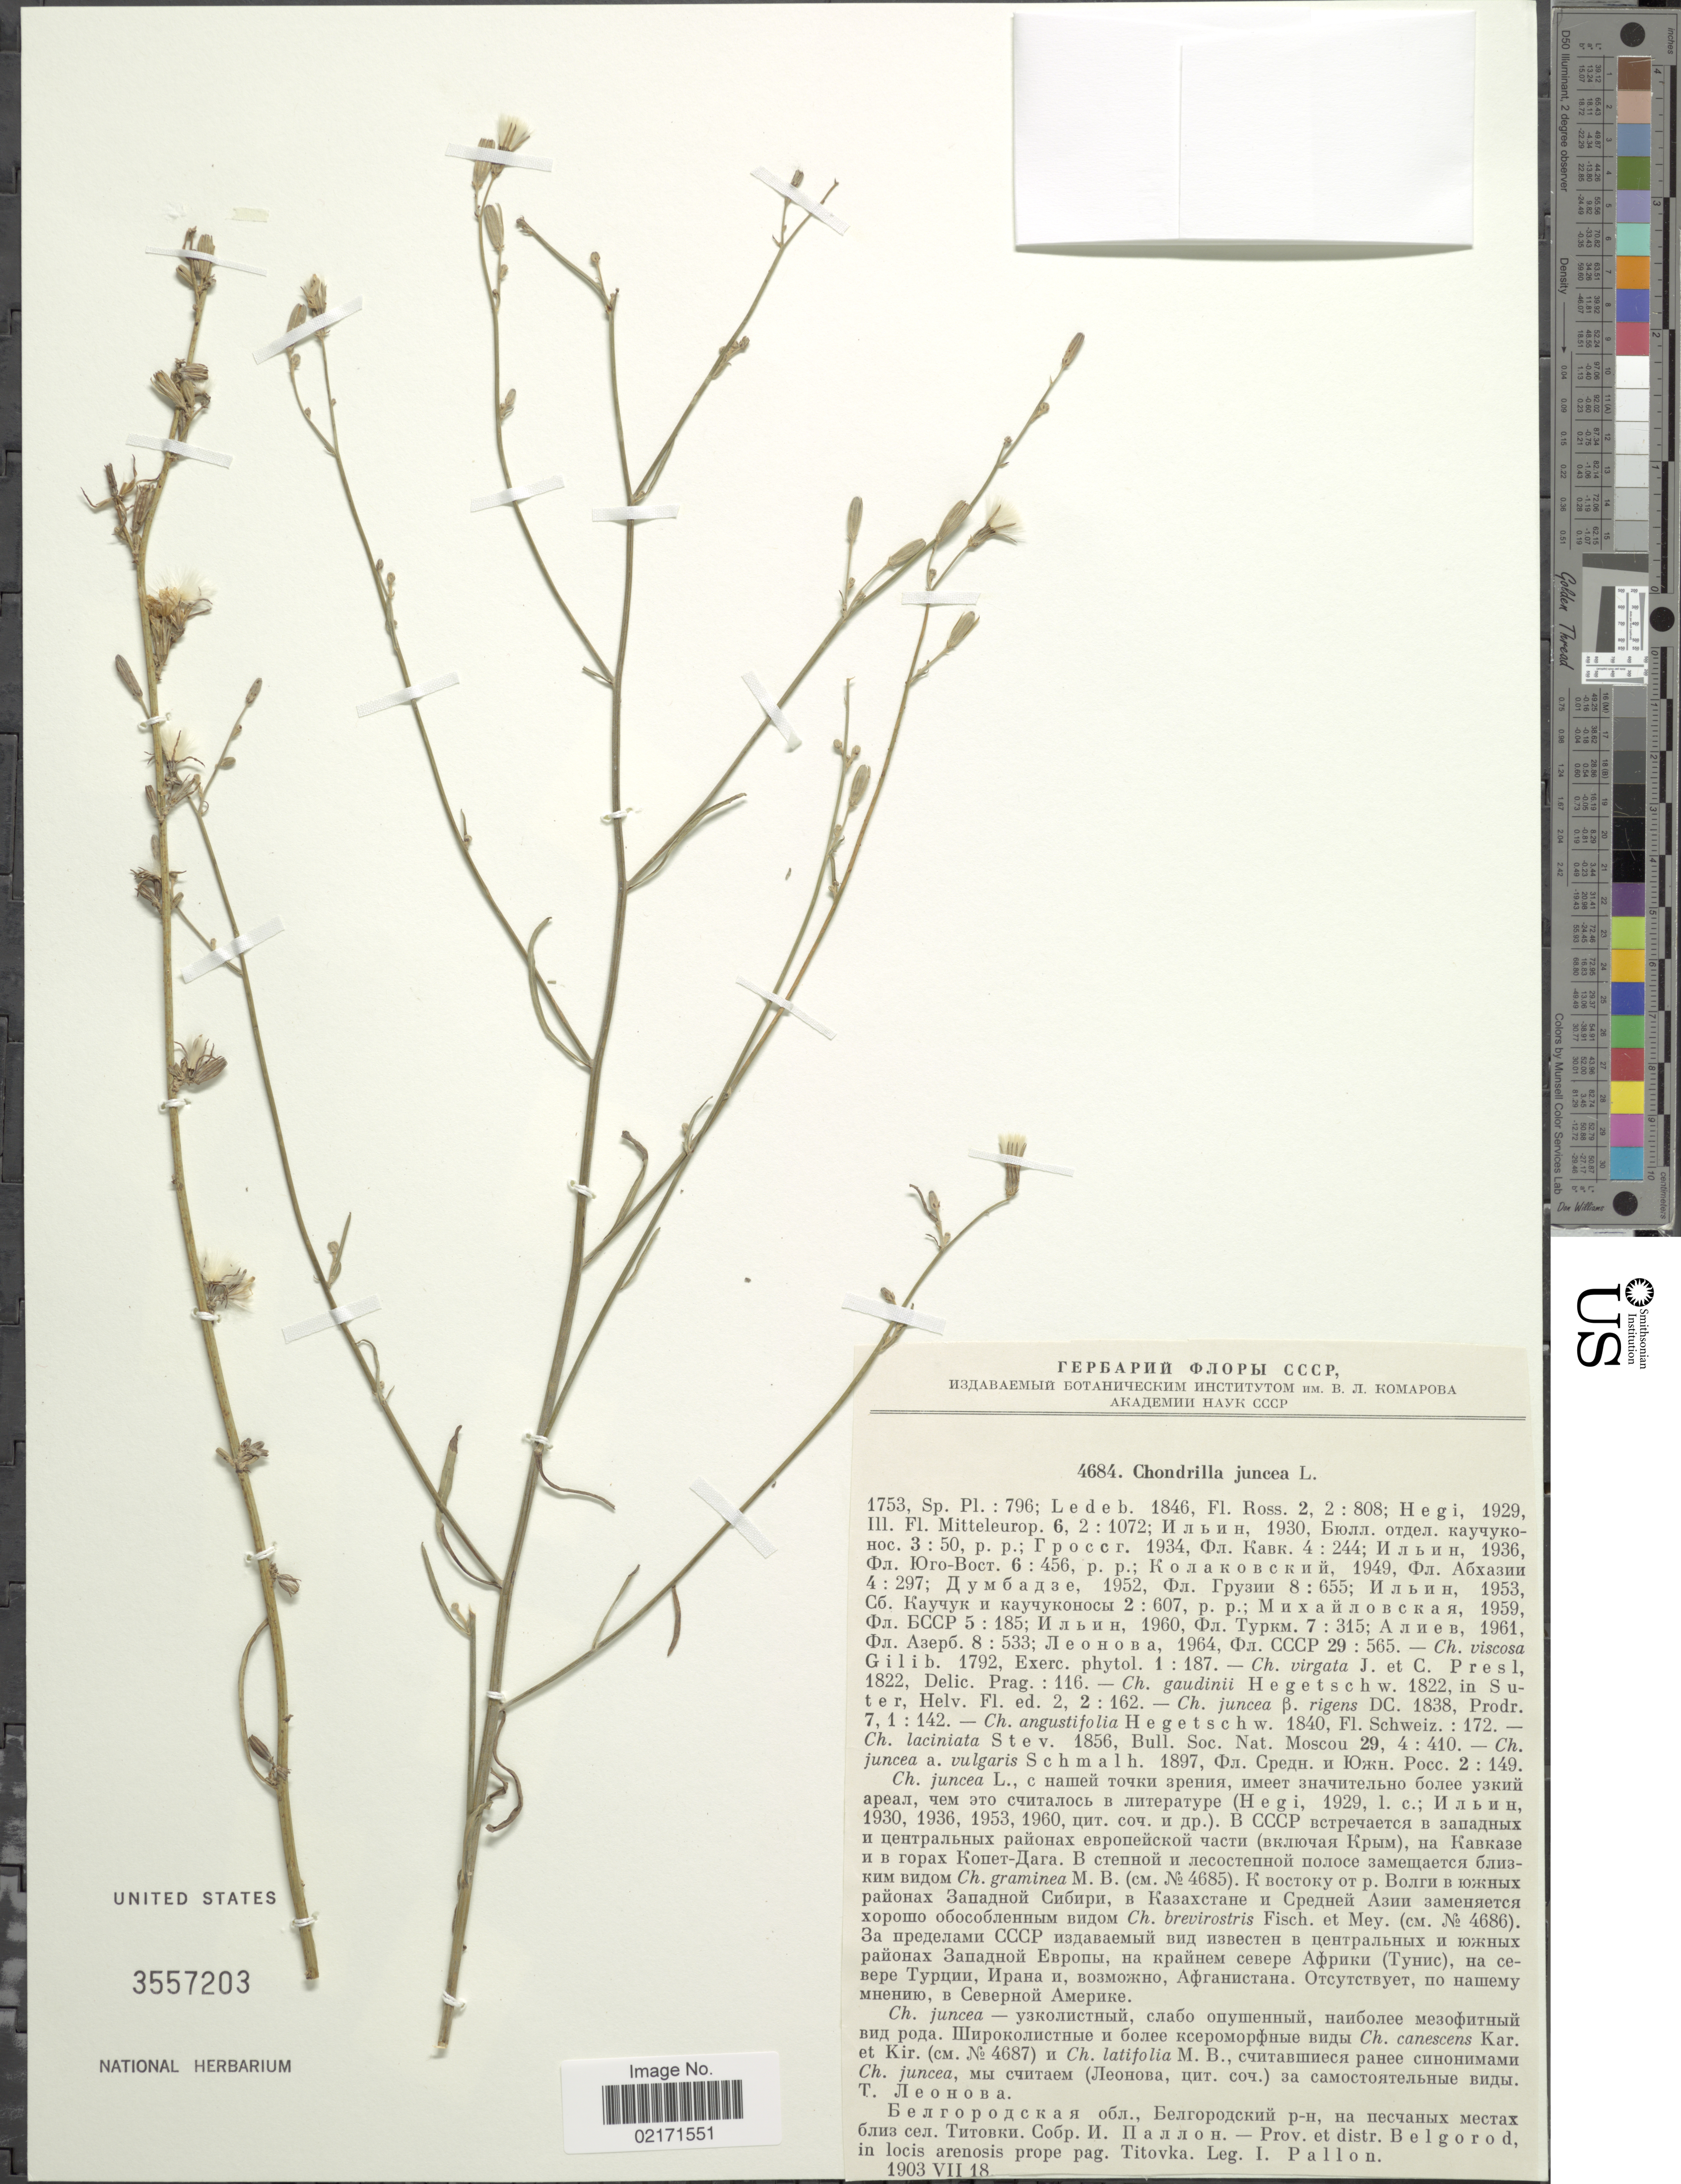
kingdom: Plantae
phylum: Tracheophyta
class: Magnoliopsida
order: Asterales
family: Asteraceae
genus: Chondrilla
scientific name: Chondrilla juncea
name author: L.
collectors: I. Pallon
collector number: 4684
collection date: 1903-07-18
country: Russian Federation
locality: Prov. et distr. Belgorod, in locis arenosis prope pag. Titovka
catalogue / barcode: US 3557203